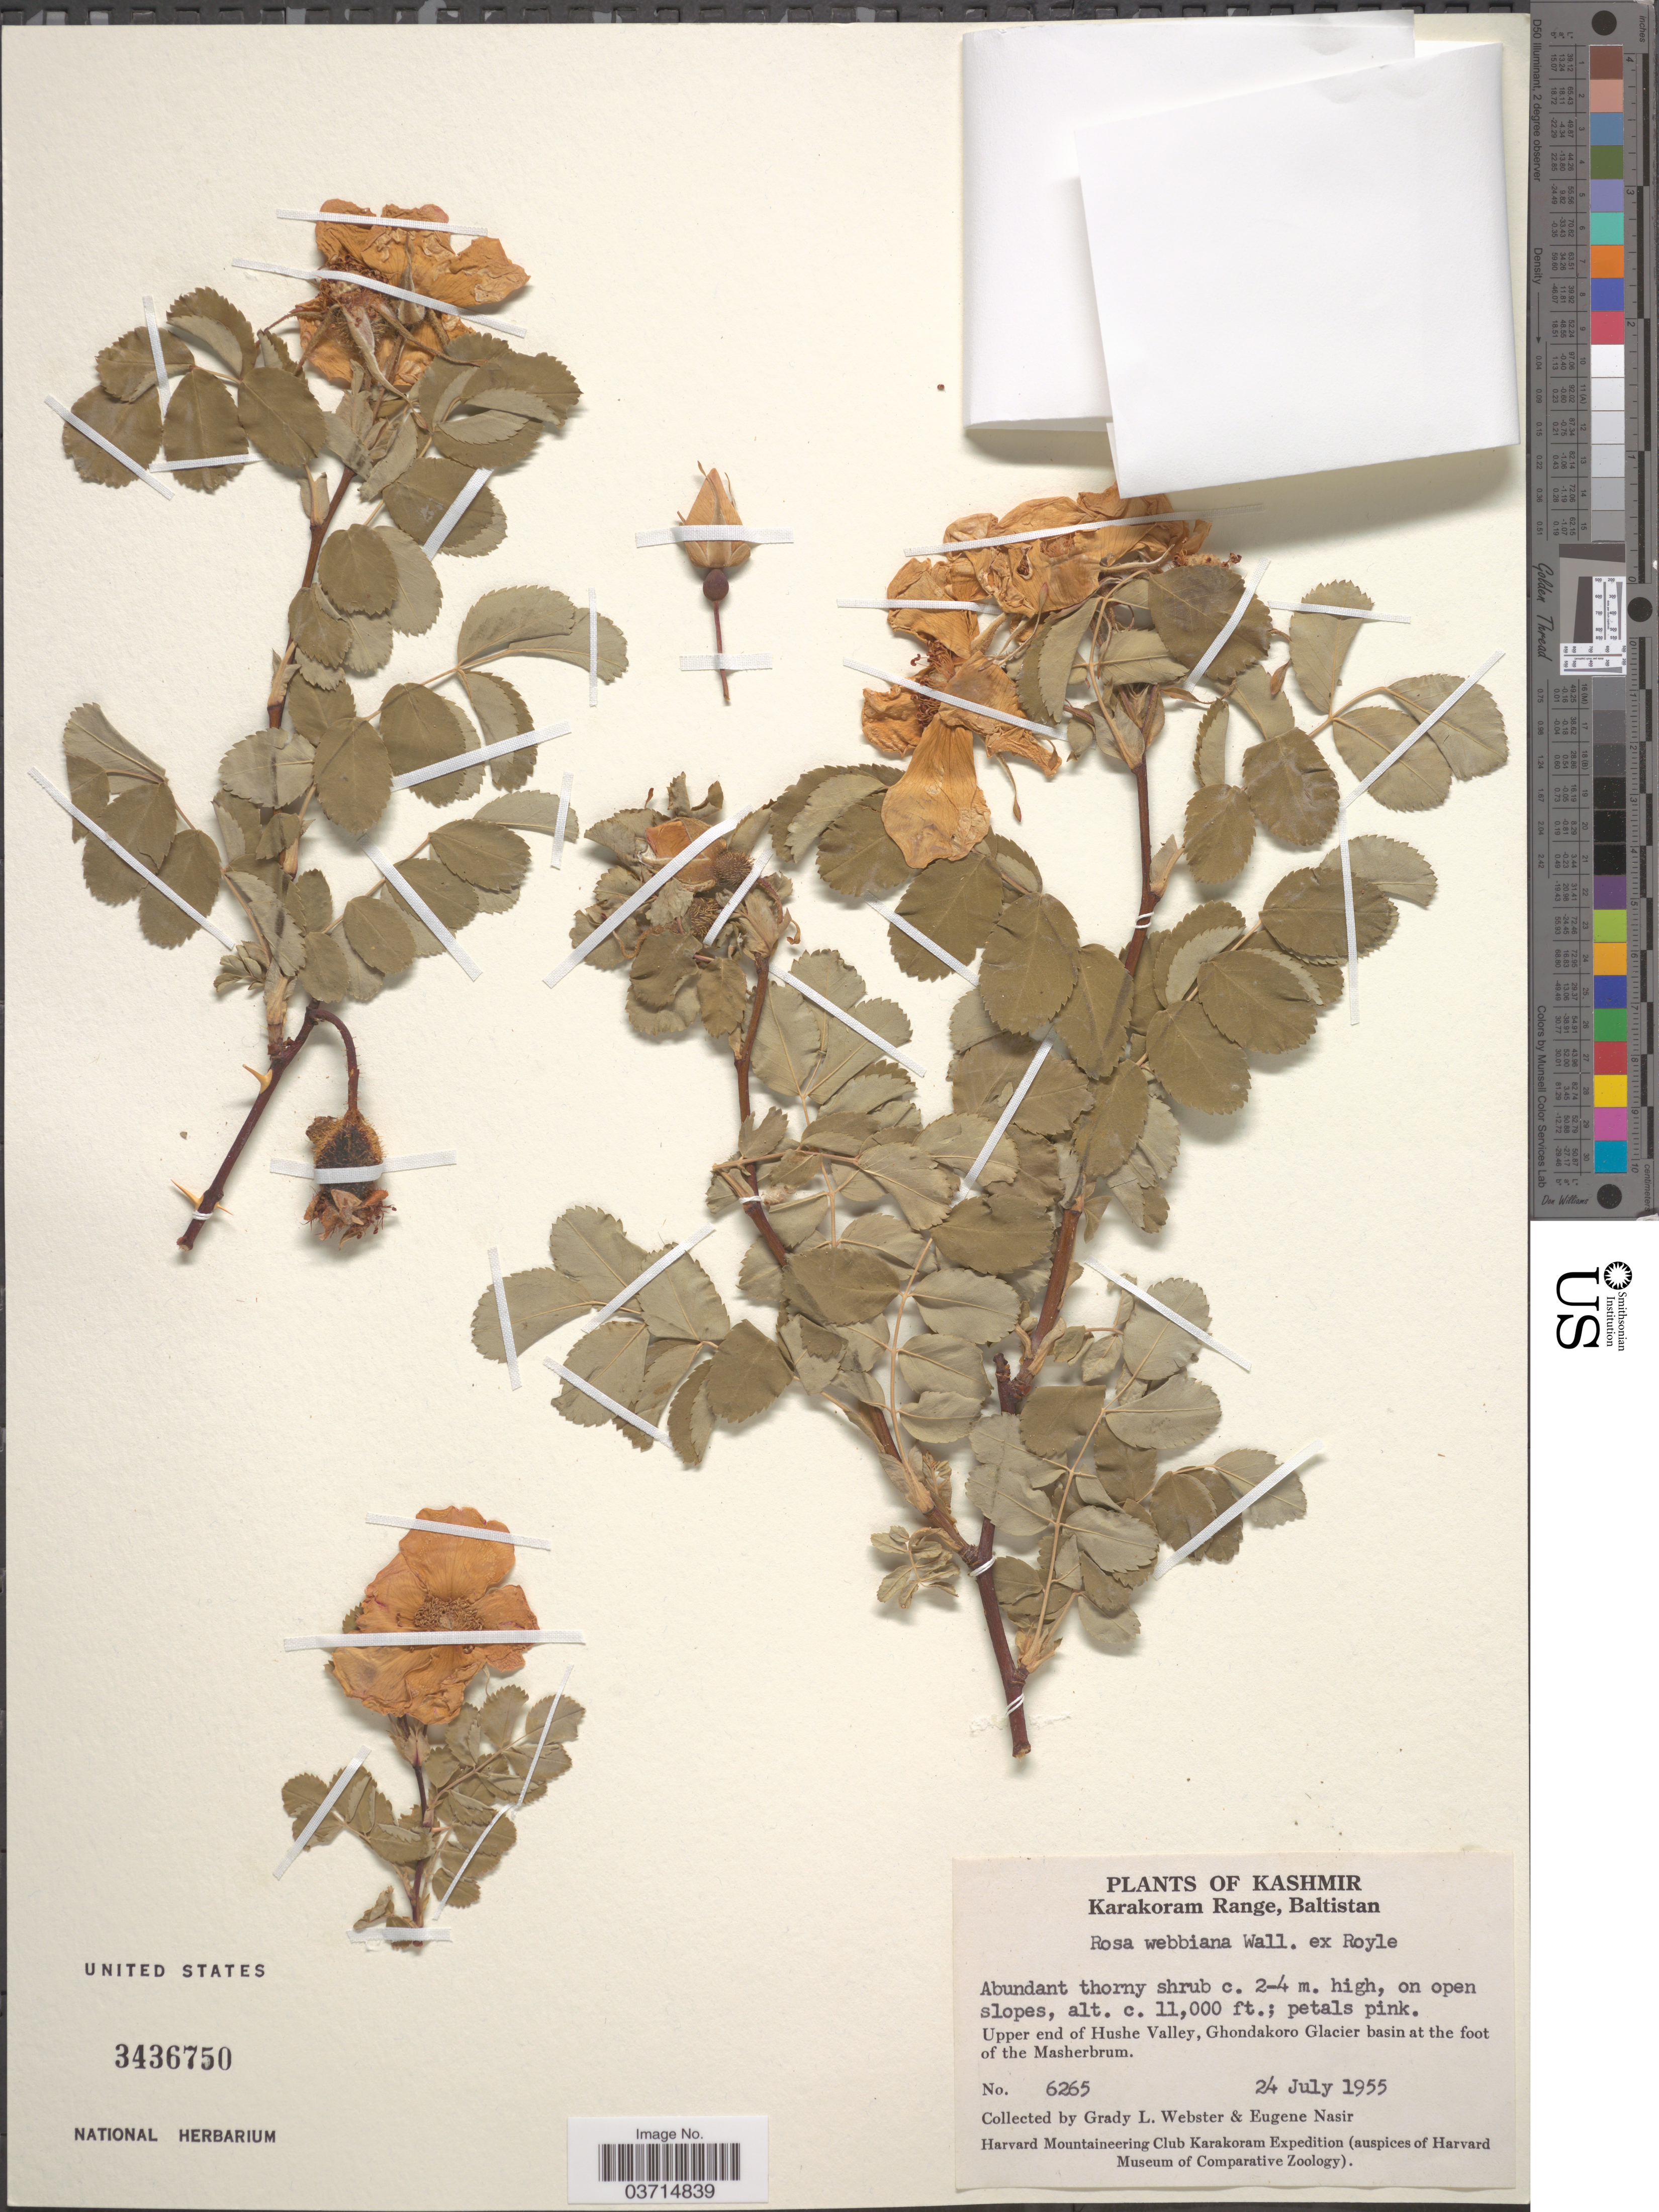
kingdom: Plantae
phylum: Tracheophyta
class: Magnoliopsida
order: Rosales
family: Rosaceae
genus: Rosa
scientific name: Rosa bella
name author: Rehder & E.H. Wilson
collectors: G. L. Webster & E. Nasir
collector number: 6265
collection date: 1955-07-24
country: India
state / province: Jammu and Kashmir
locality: Kashmir. Karakoram Range, Baltistan. Upper end of Hushe Valley, Ghondakoro Glacier basin at the foot of the Masherbrum.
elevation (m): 3353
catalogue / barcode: US 3436750